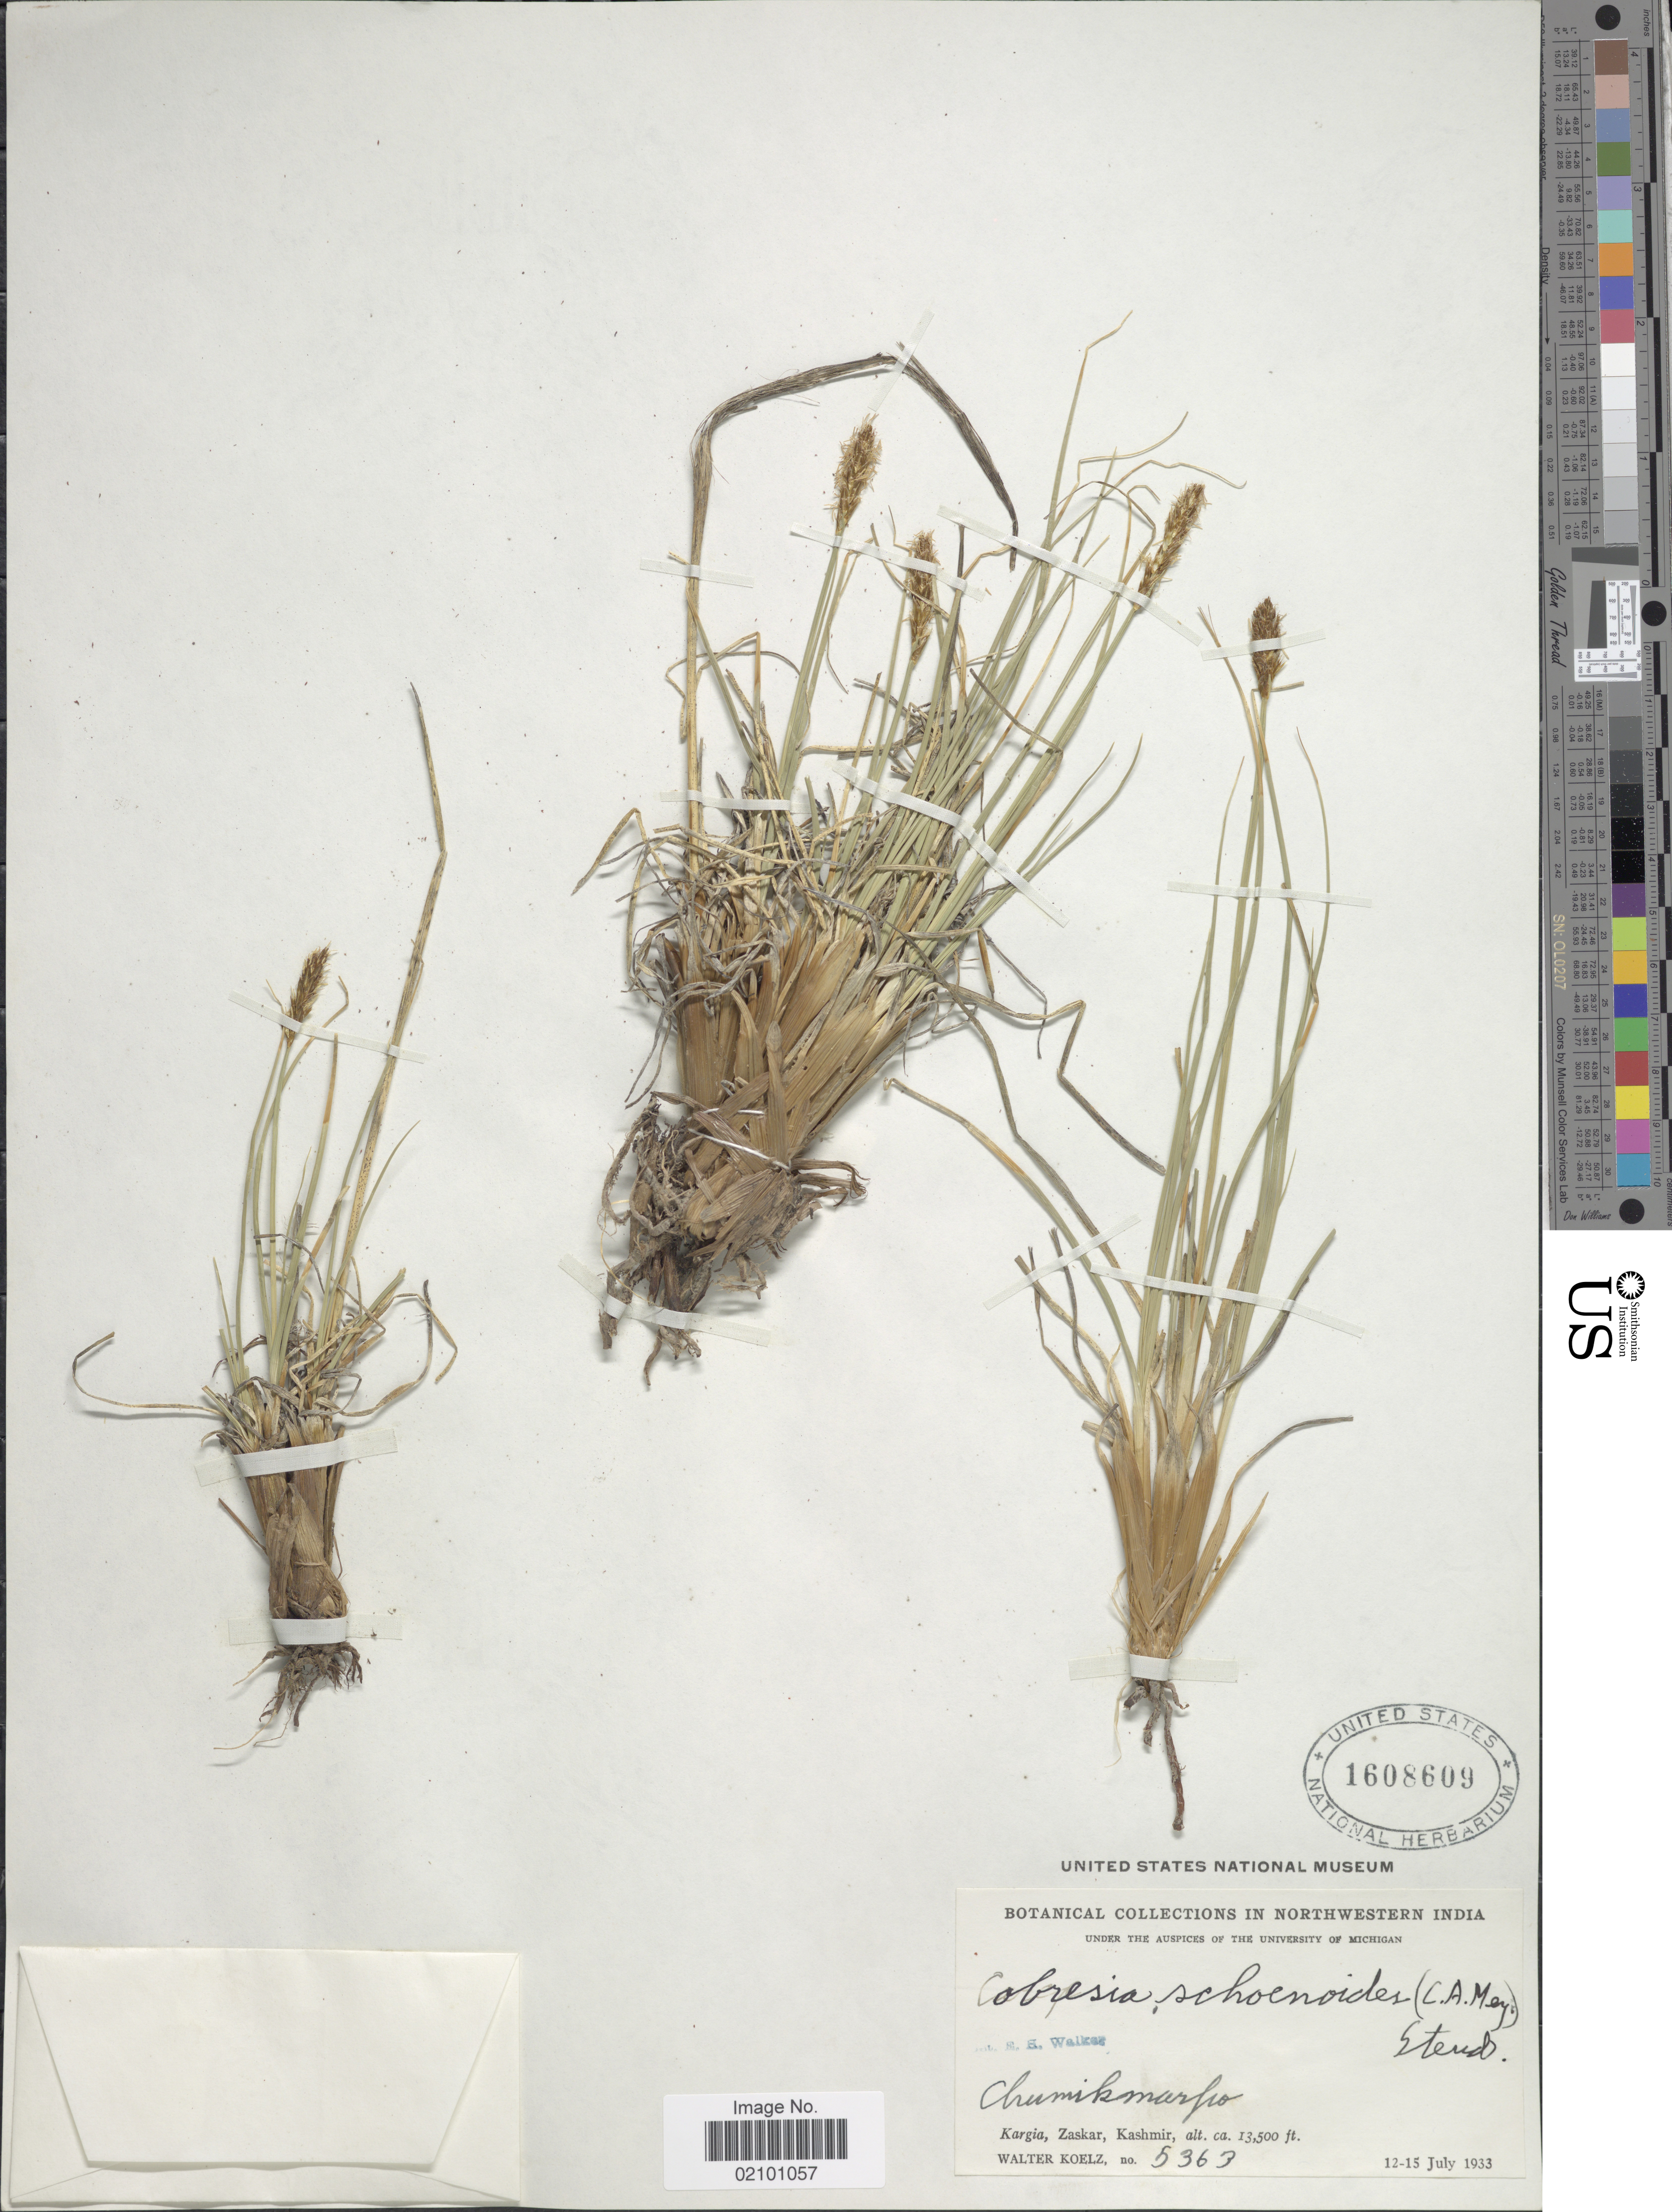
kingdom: Plantae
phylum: Tracheophyta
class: Liliopsida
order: Poales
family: Cyperaceae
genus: Carex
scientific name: Carex deasyi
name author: (C.B. Clarke) O. Yano & S.R. Zhang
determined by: Strong, M. T., (US), Smithsonian Institution - National Museum of Natural History (UNITED STATES)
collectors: W. N. Koelz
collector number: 5363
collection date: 1933-07-12/1933-07-15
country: India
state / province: Jammu and Kashmir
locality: Northwestern India, Kargia, Zaskar, Kashmir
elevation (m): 4115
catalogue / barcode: US 1608609